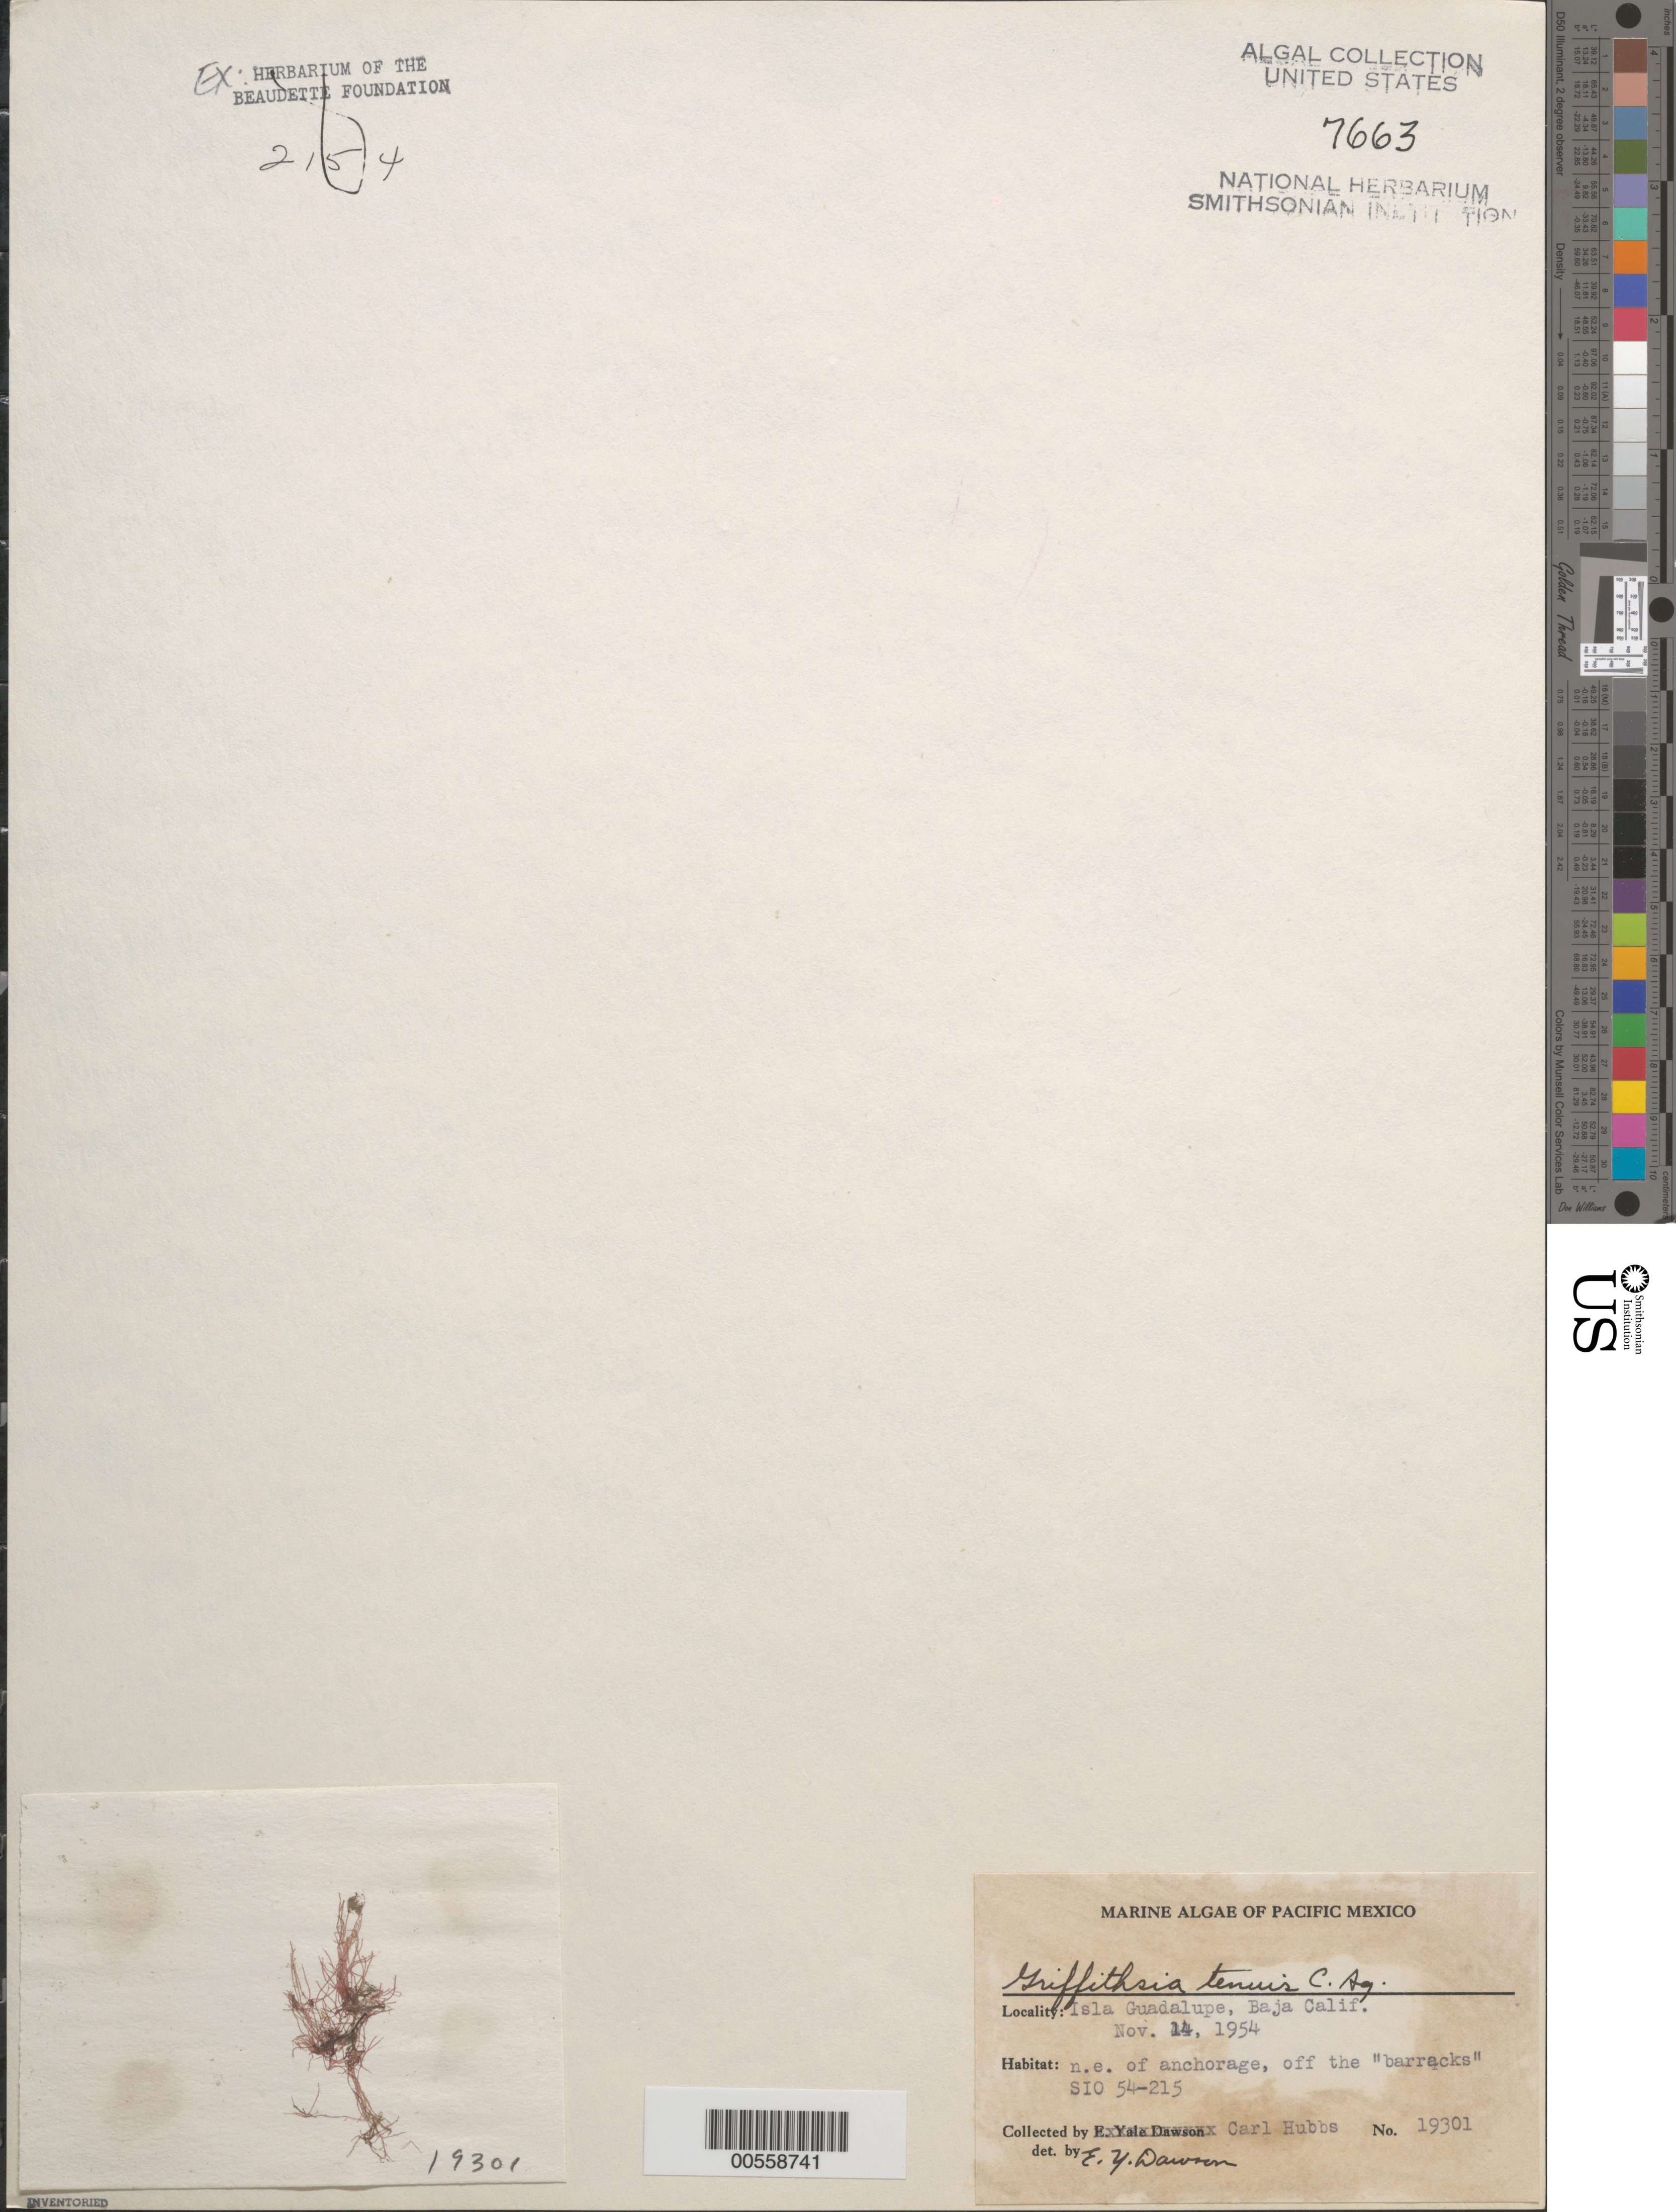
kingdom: Plantae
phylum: Rhodophyta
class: Florideophyceae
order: Ceramiales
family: Wrangeliaceae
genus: Anotrichium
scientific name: Anotrichium tenue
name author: (C. Agardh) Nägeli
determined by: Algae name updating Project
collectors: C. Hubbs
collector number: EYD 19301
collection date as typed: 14 Nov 1954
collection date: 1954-11-14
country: Mexico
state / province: Baja California Norte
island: Isla Guadalupe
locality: Off barracks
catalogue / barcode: US 7663